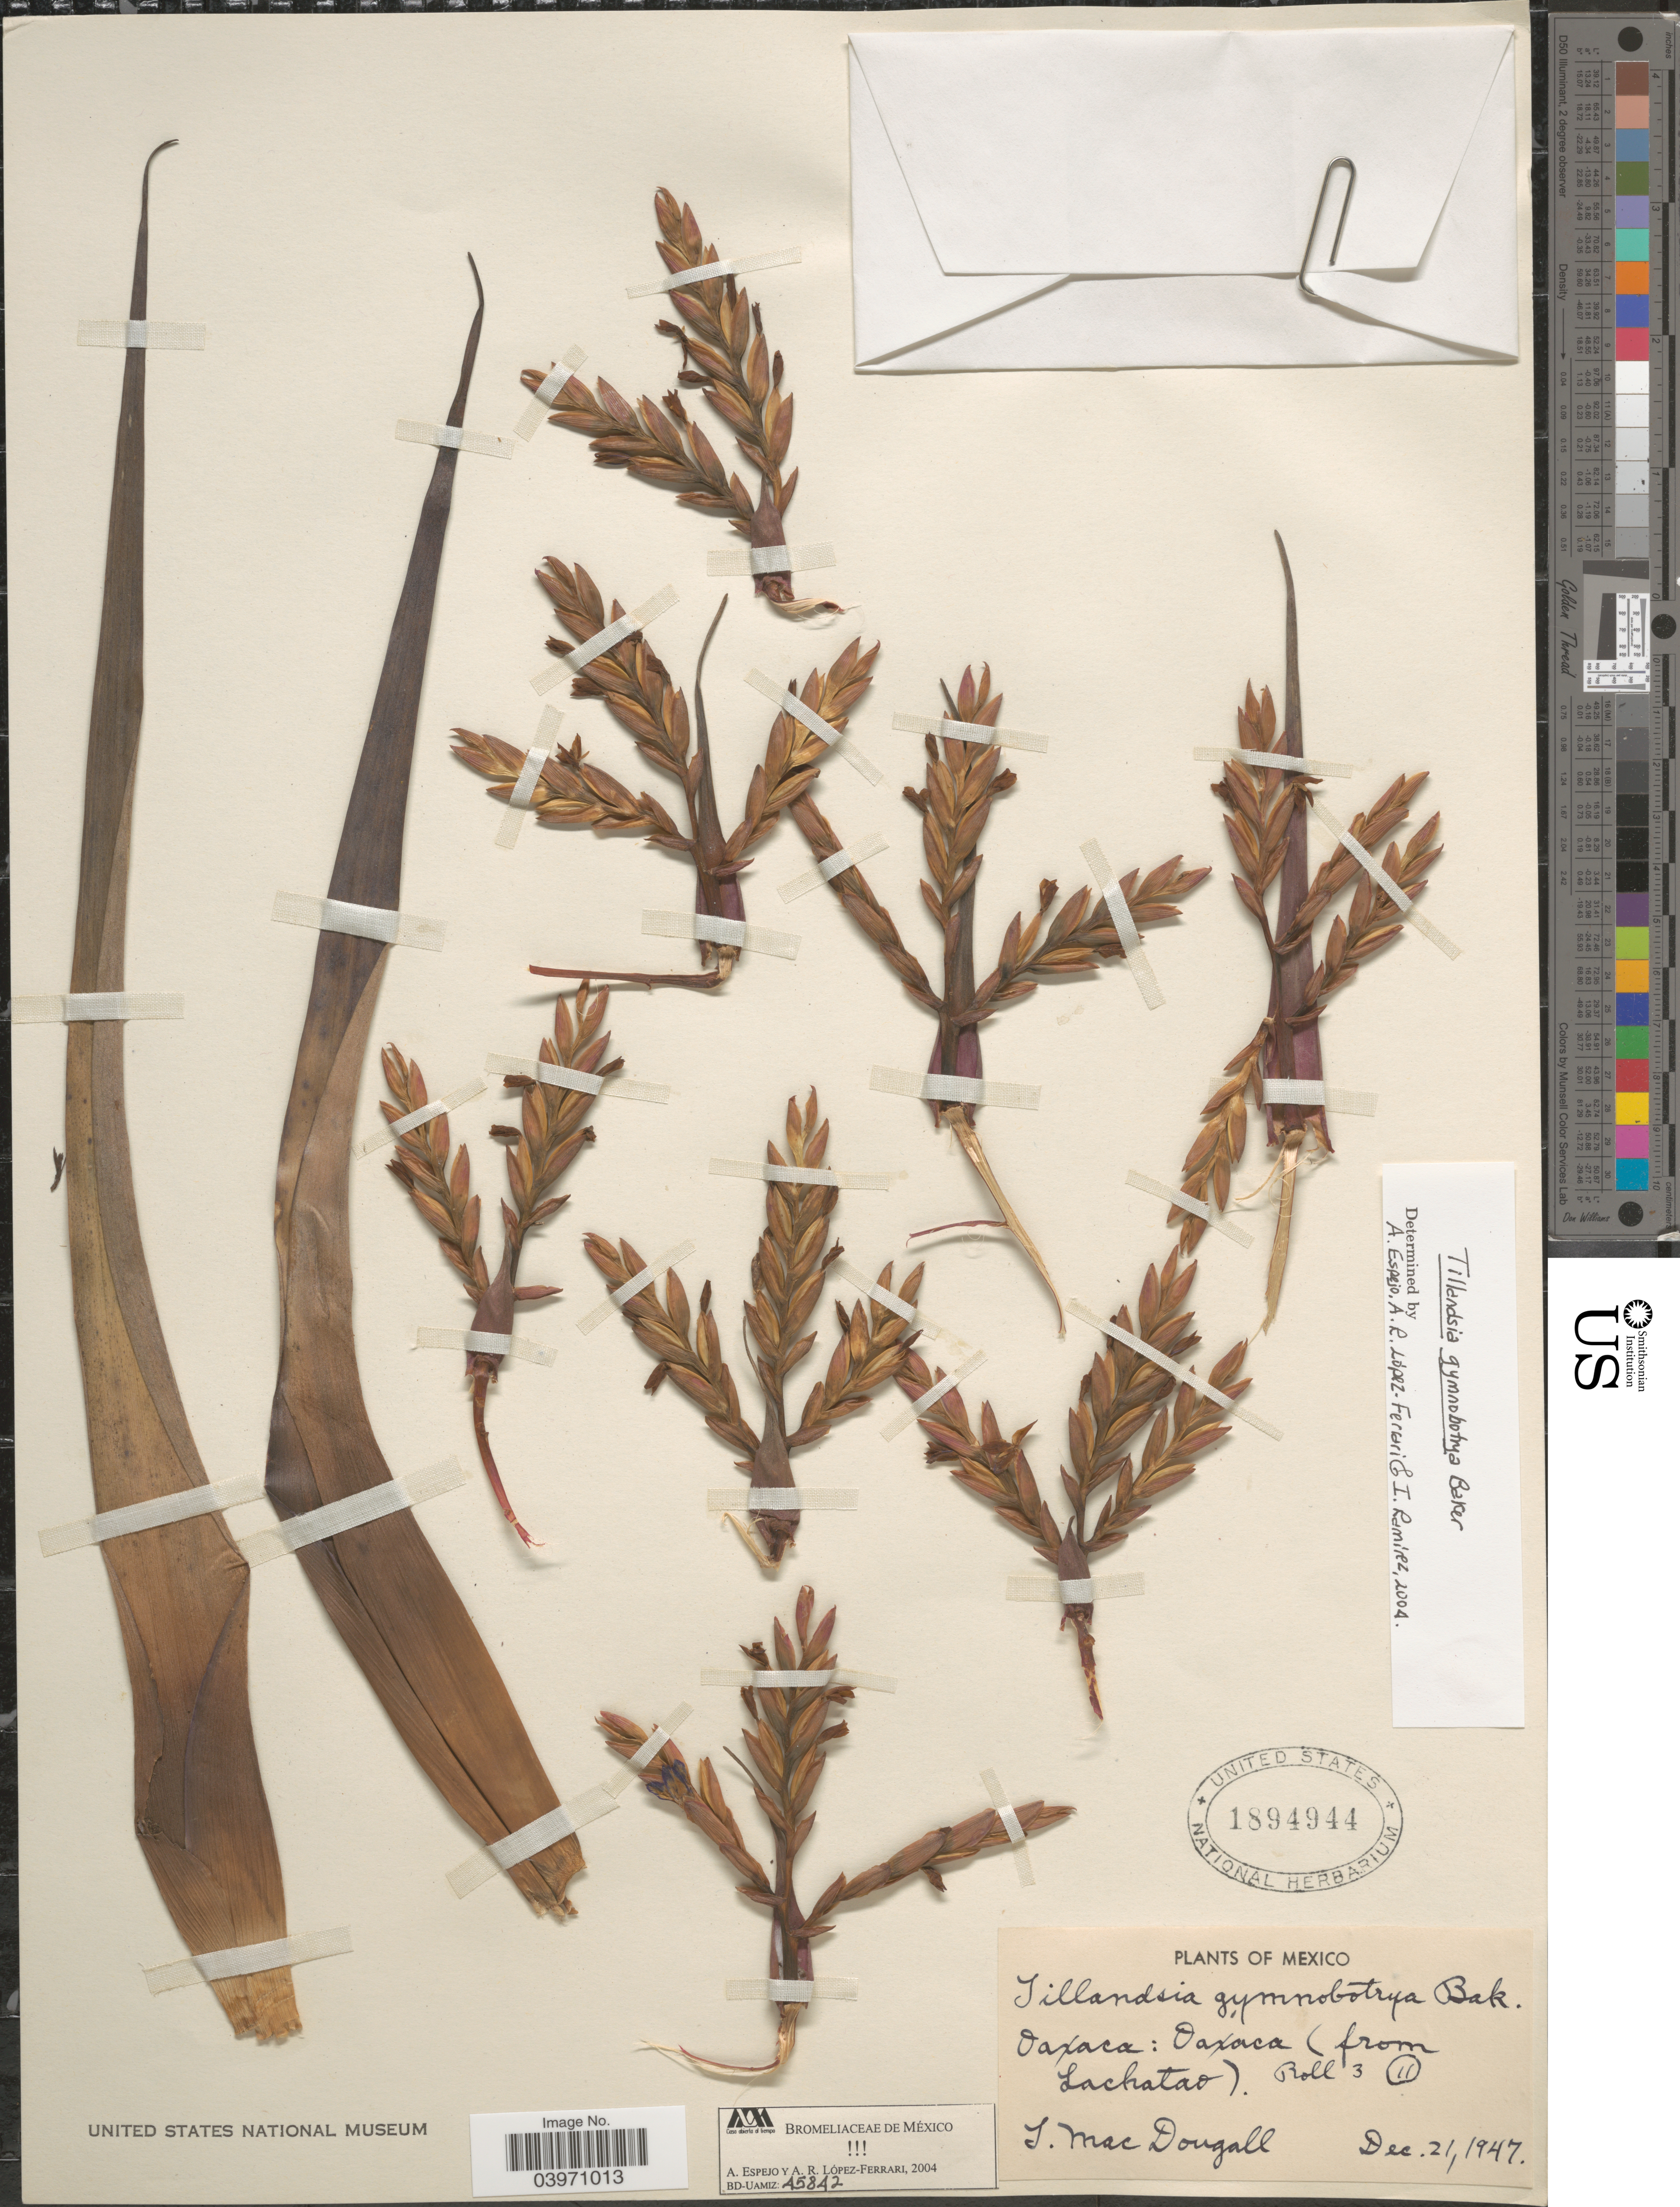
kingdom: Plantae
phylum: Tracheophyta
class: Liliopsida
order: Poales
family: Bromeliaceae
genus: Tillandsia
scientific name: Tillandsia gymnobotrya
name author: Baker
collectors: J. M. MacDougal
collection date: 1947-12-21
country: Mexico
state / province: Oaxaca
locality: Oaxaca (from Lachatao).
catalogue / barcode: US 1894944